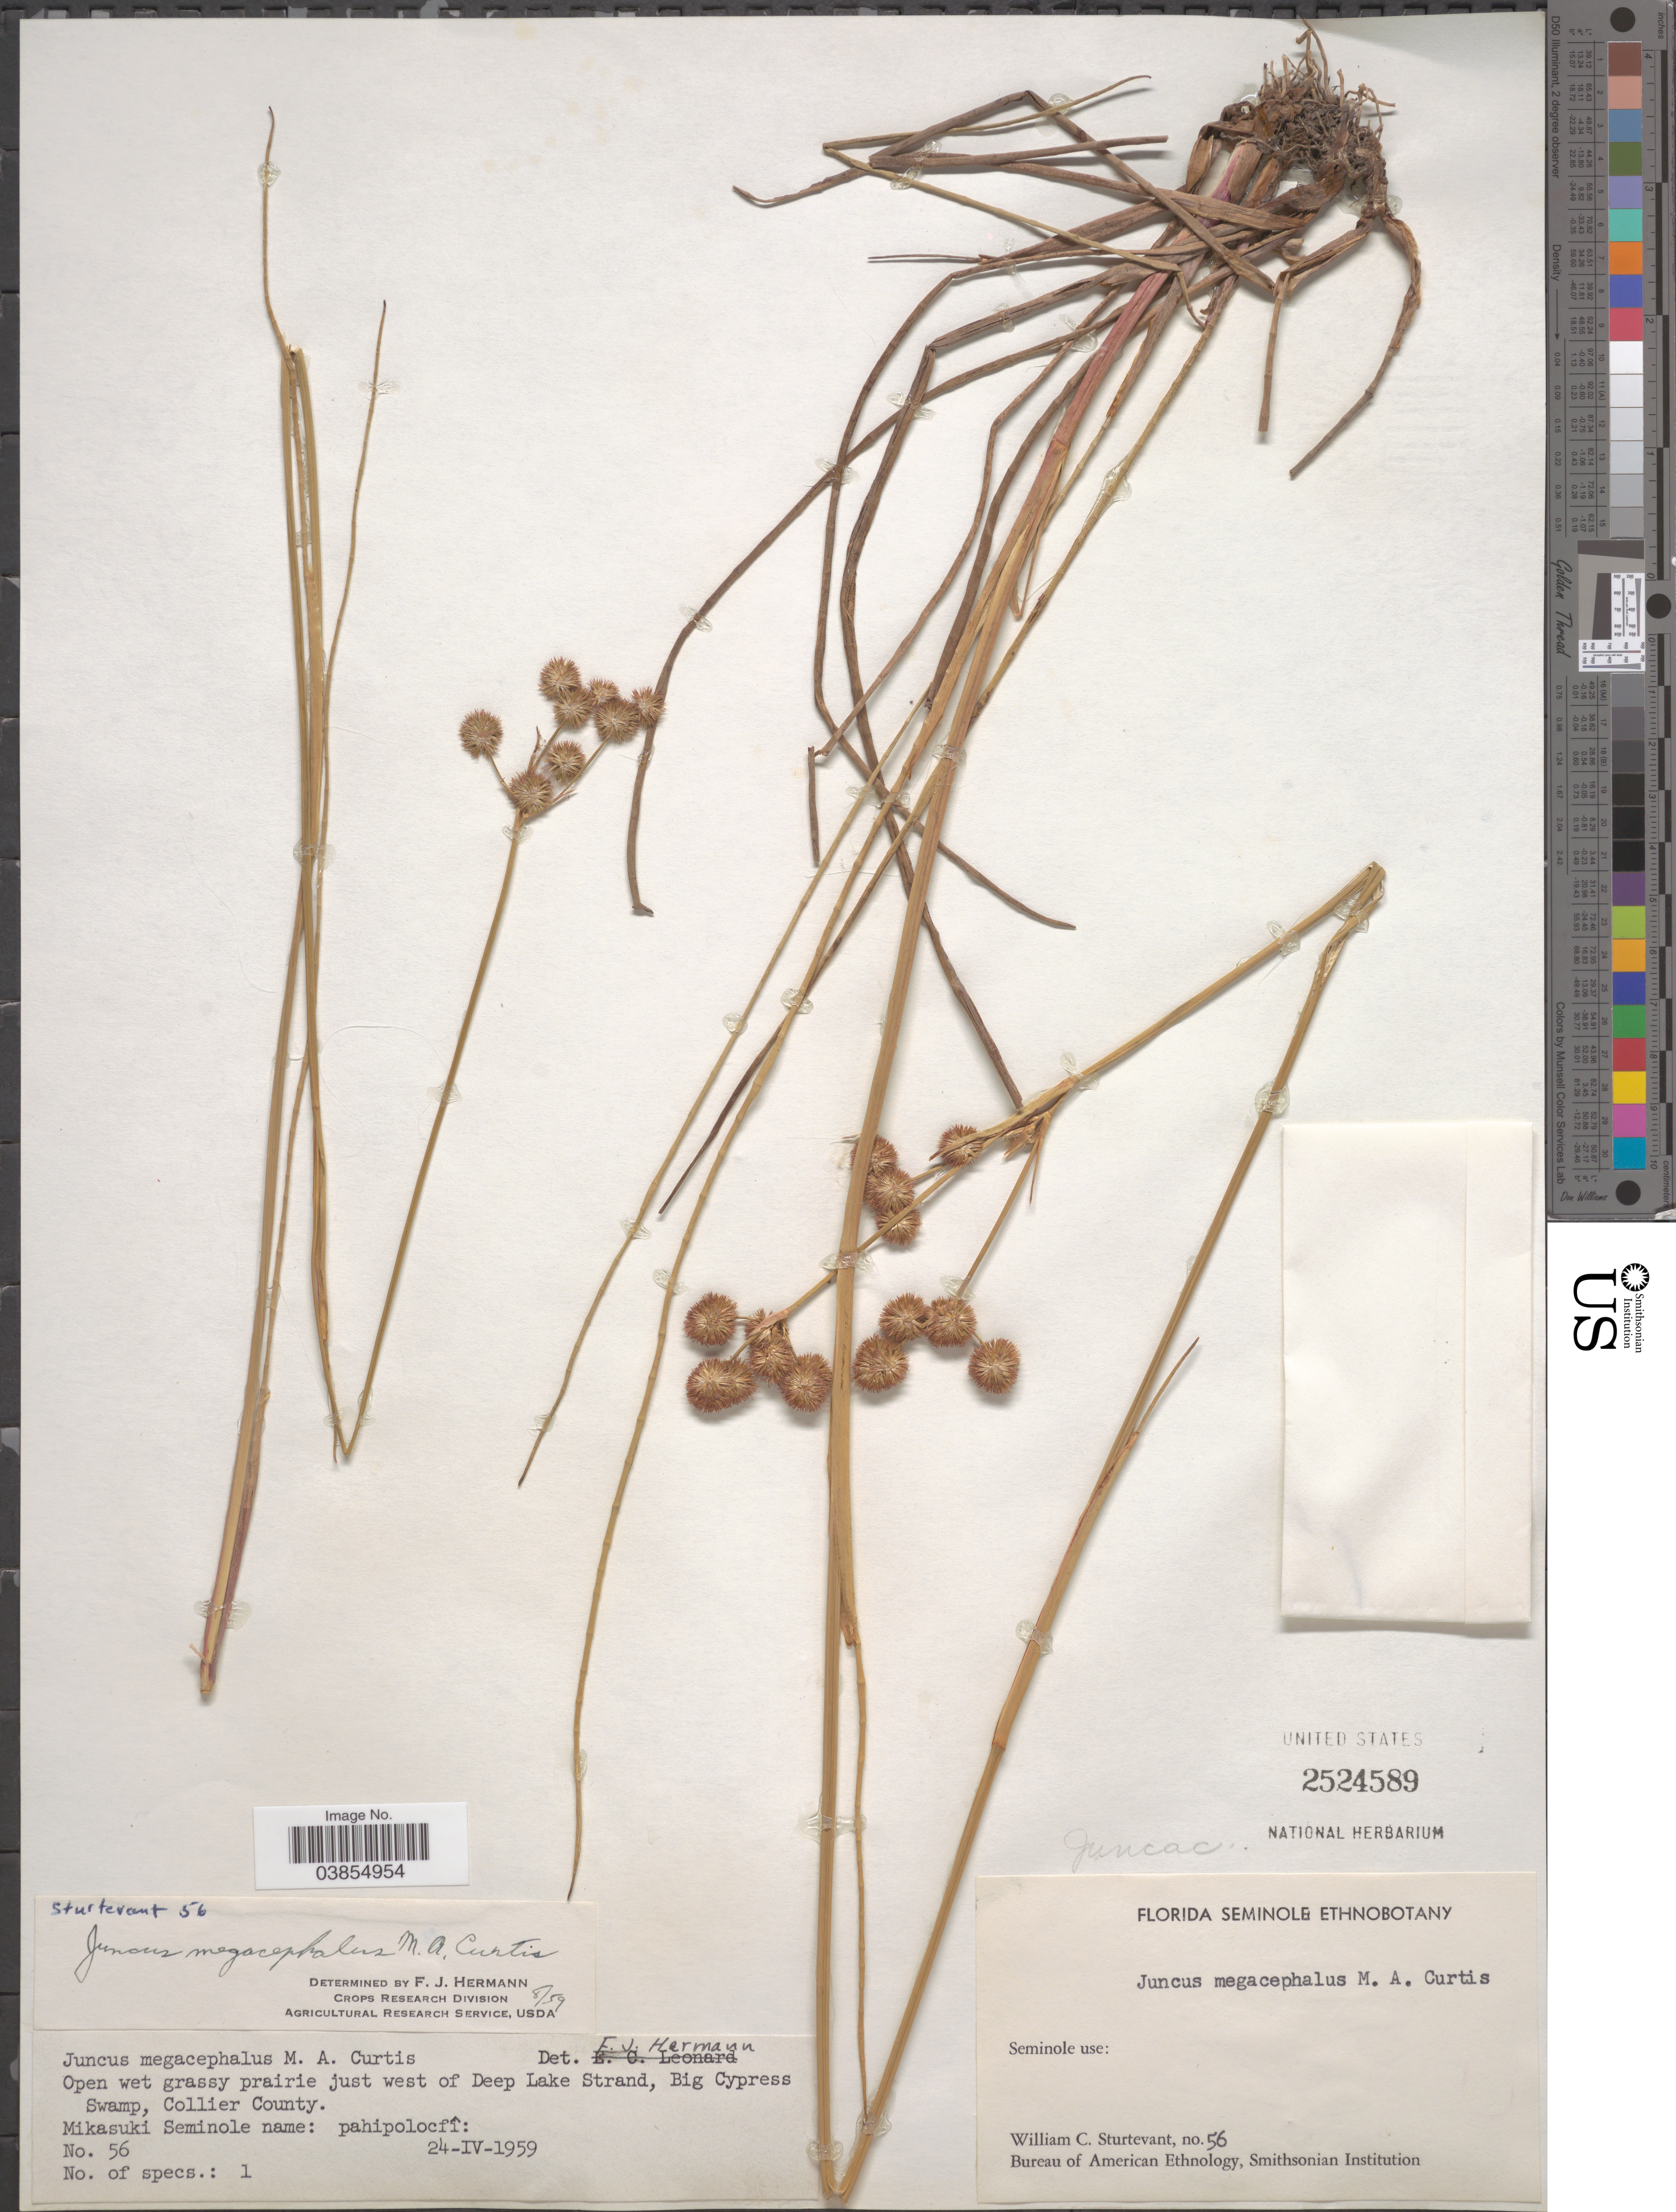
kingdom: Plantae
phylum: Tracheophyta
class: Liliopsida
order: Poales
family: Juncaceae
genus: Juncus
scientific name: Juncus megacephalus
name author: M.A. Curtis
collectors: W. Sturtevant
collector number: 56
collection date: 1959-04-24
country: United States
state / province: Florida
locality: Open wet grassy prairie just west of Deep Lake Strand, Big Cypress Swamp, Collier County.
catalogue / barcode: US 2524589